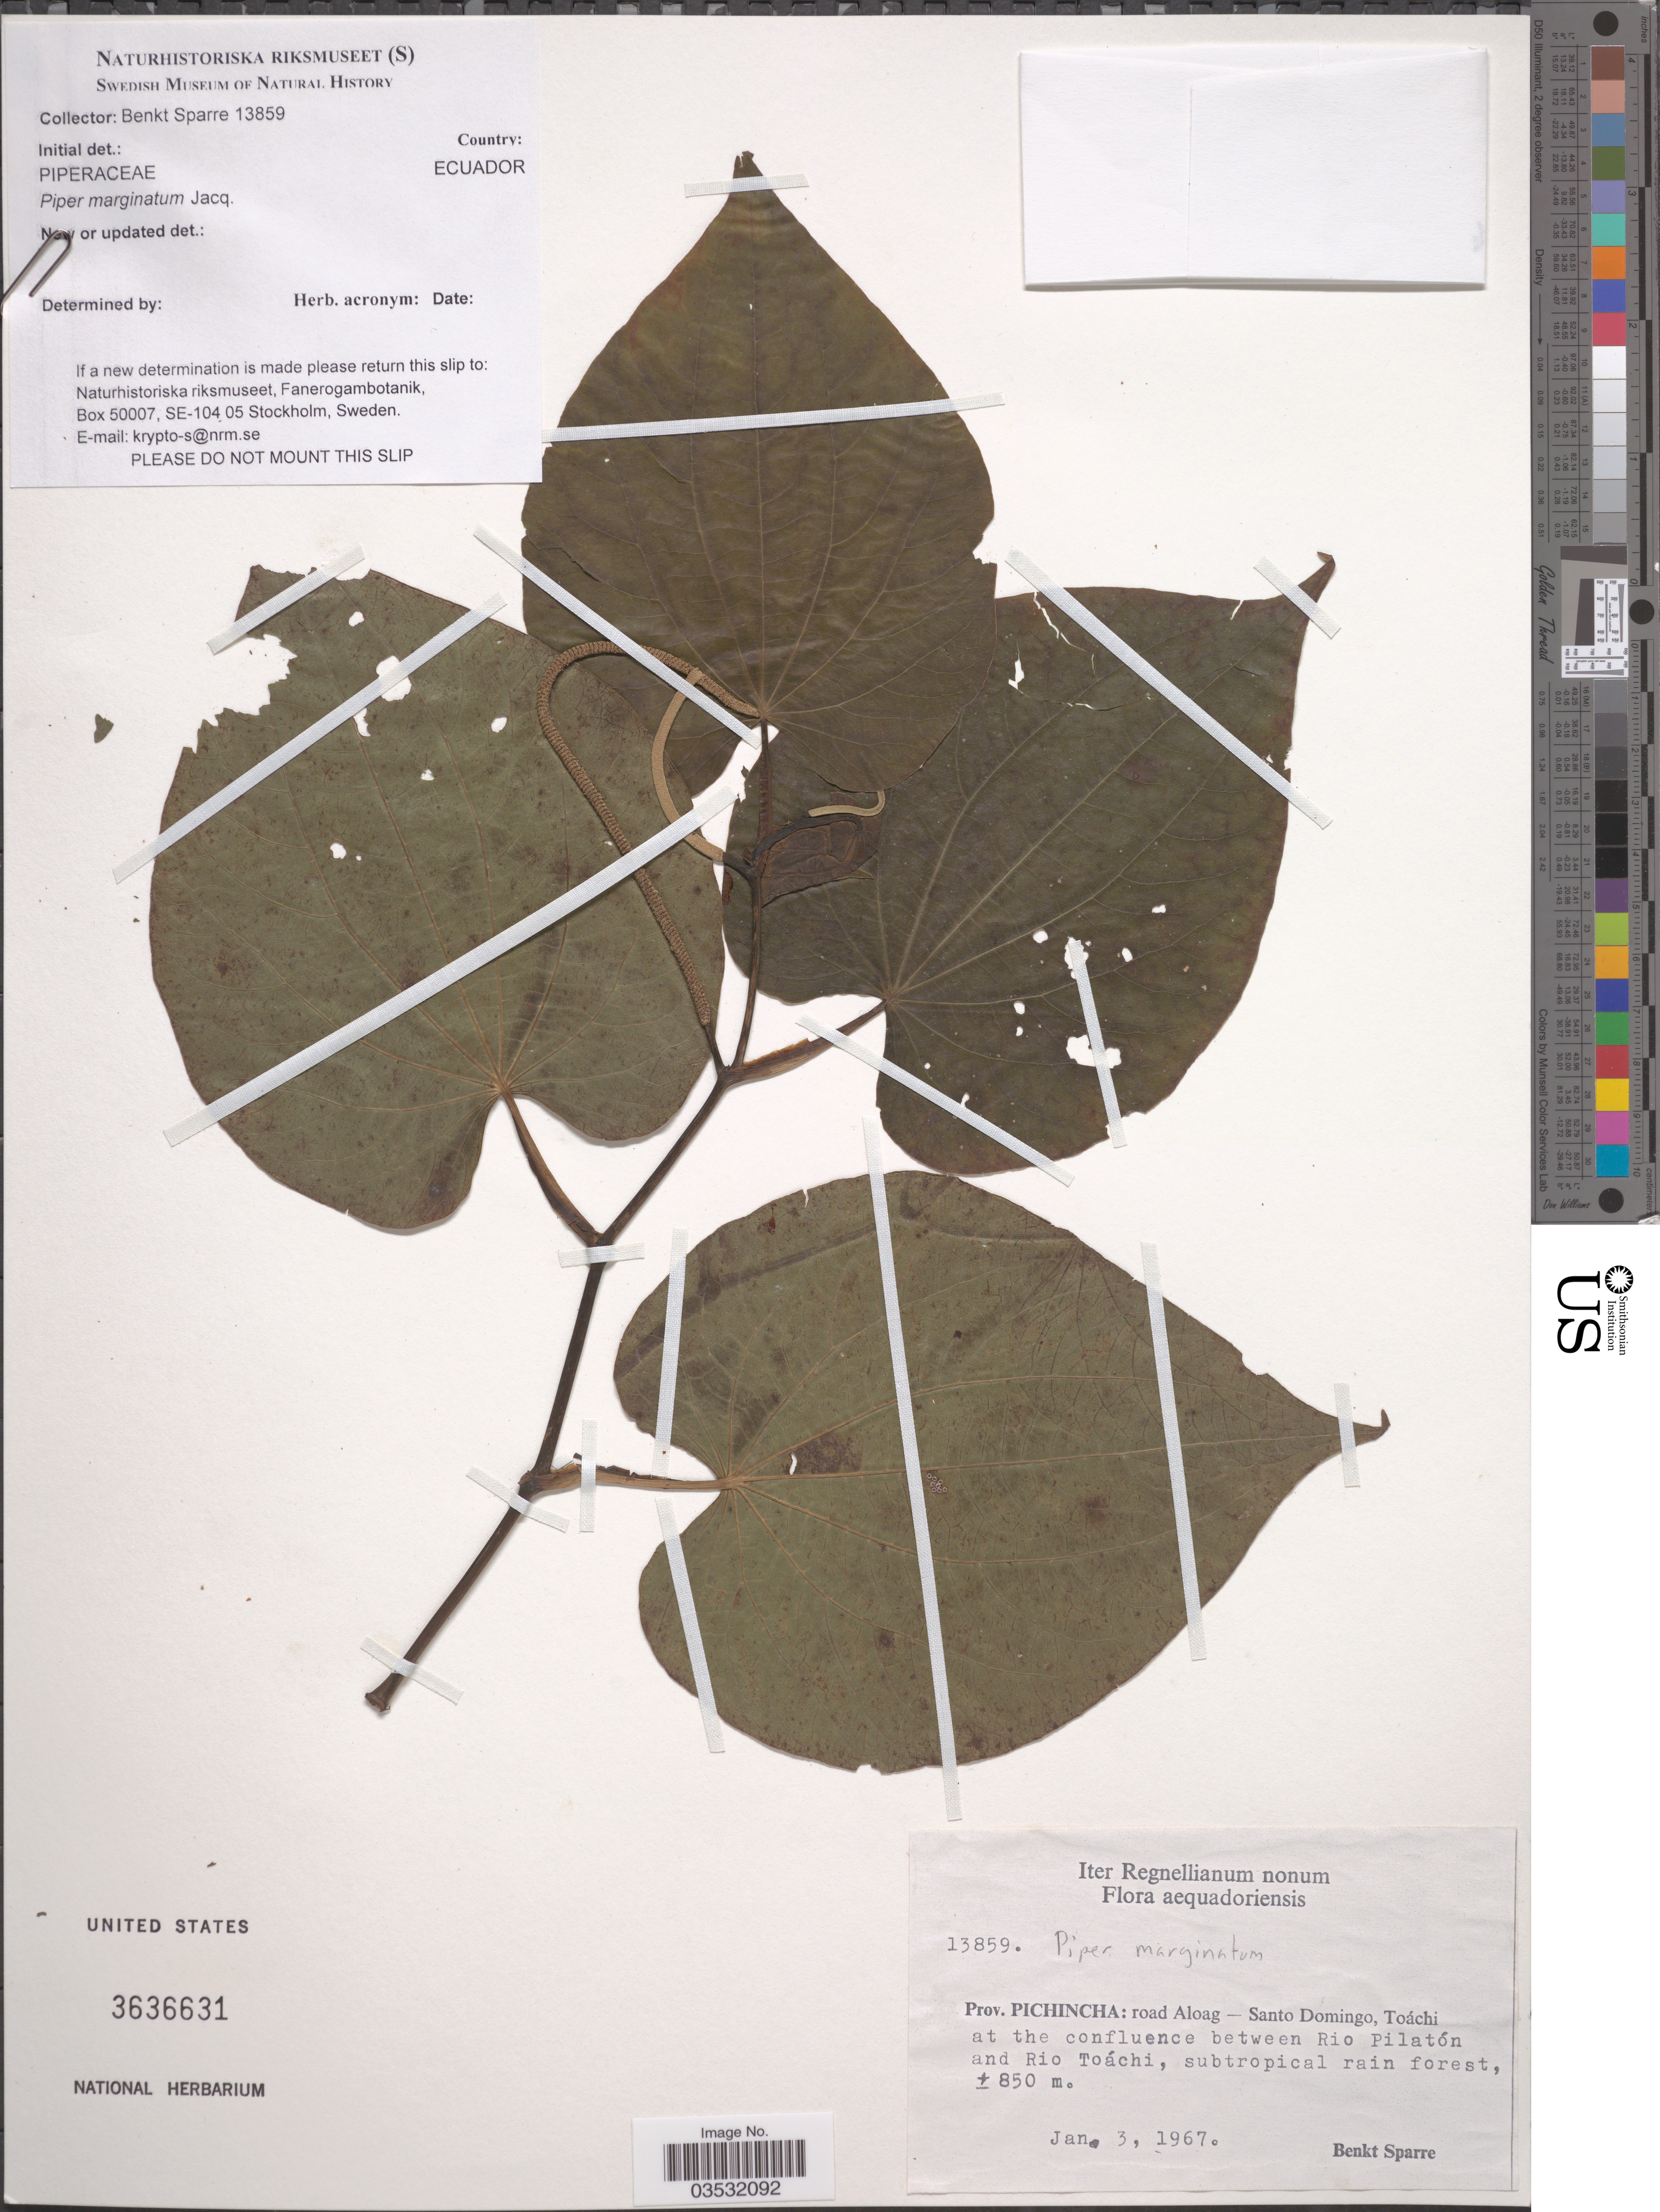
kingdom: Plantae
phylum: Tracheophyta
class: Magnoliopsida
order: Piperales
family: Piperaceae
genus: Piper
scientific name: Piper marginatum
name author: Jacq.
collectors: B. Sparre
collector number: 13859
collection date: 1967-01-03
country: Ecuador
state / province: Pichincha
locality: Aequadoriensis. Road Aloag - Santo Domingo, Toáchi at the confluence between Rio Pilatón and Rio Toáchi.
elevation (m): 850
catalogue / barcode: US 3636631